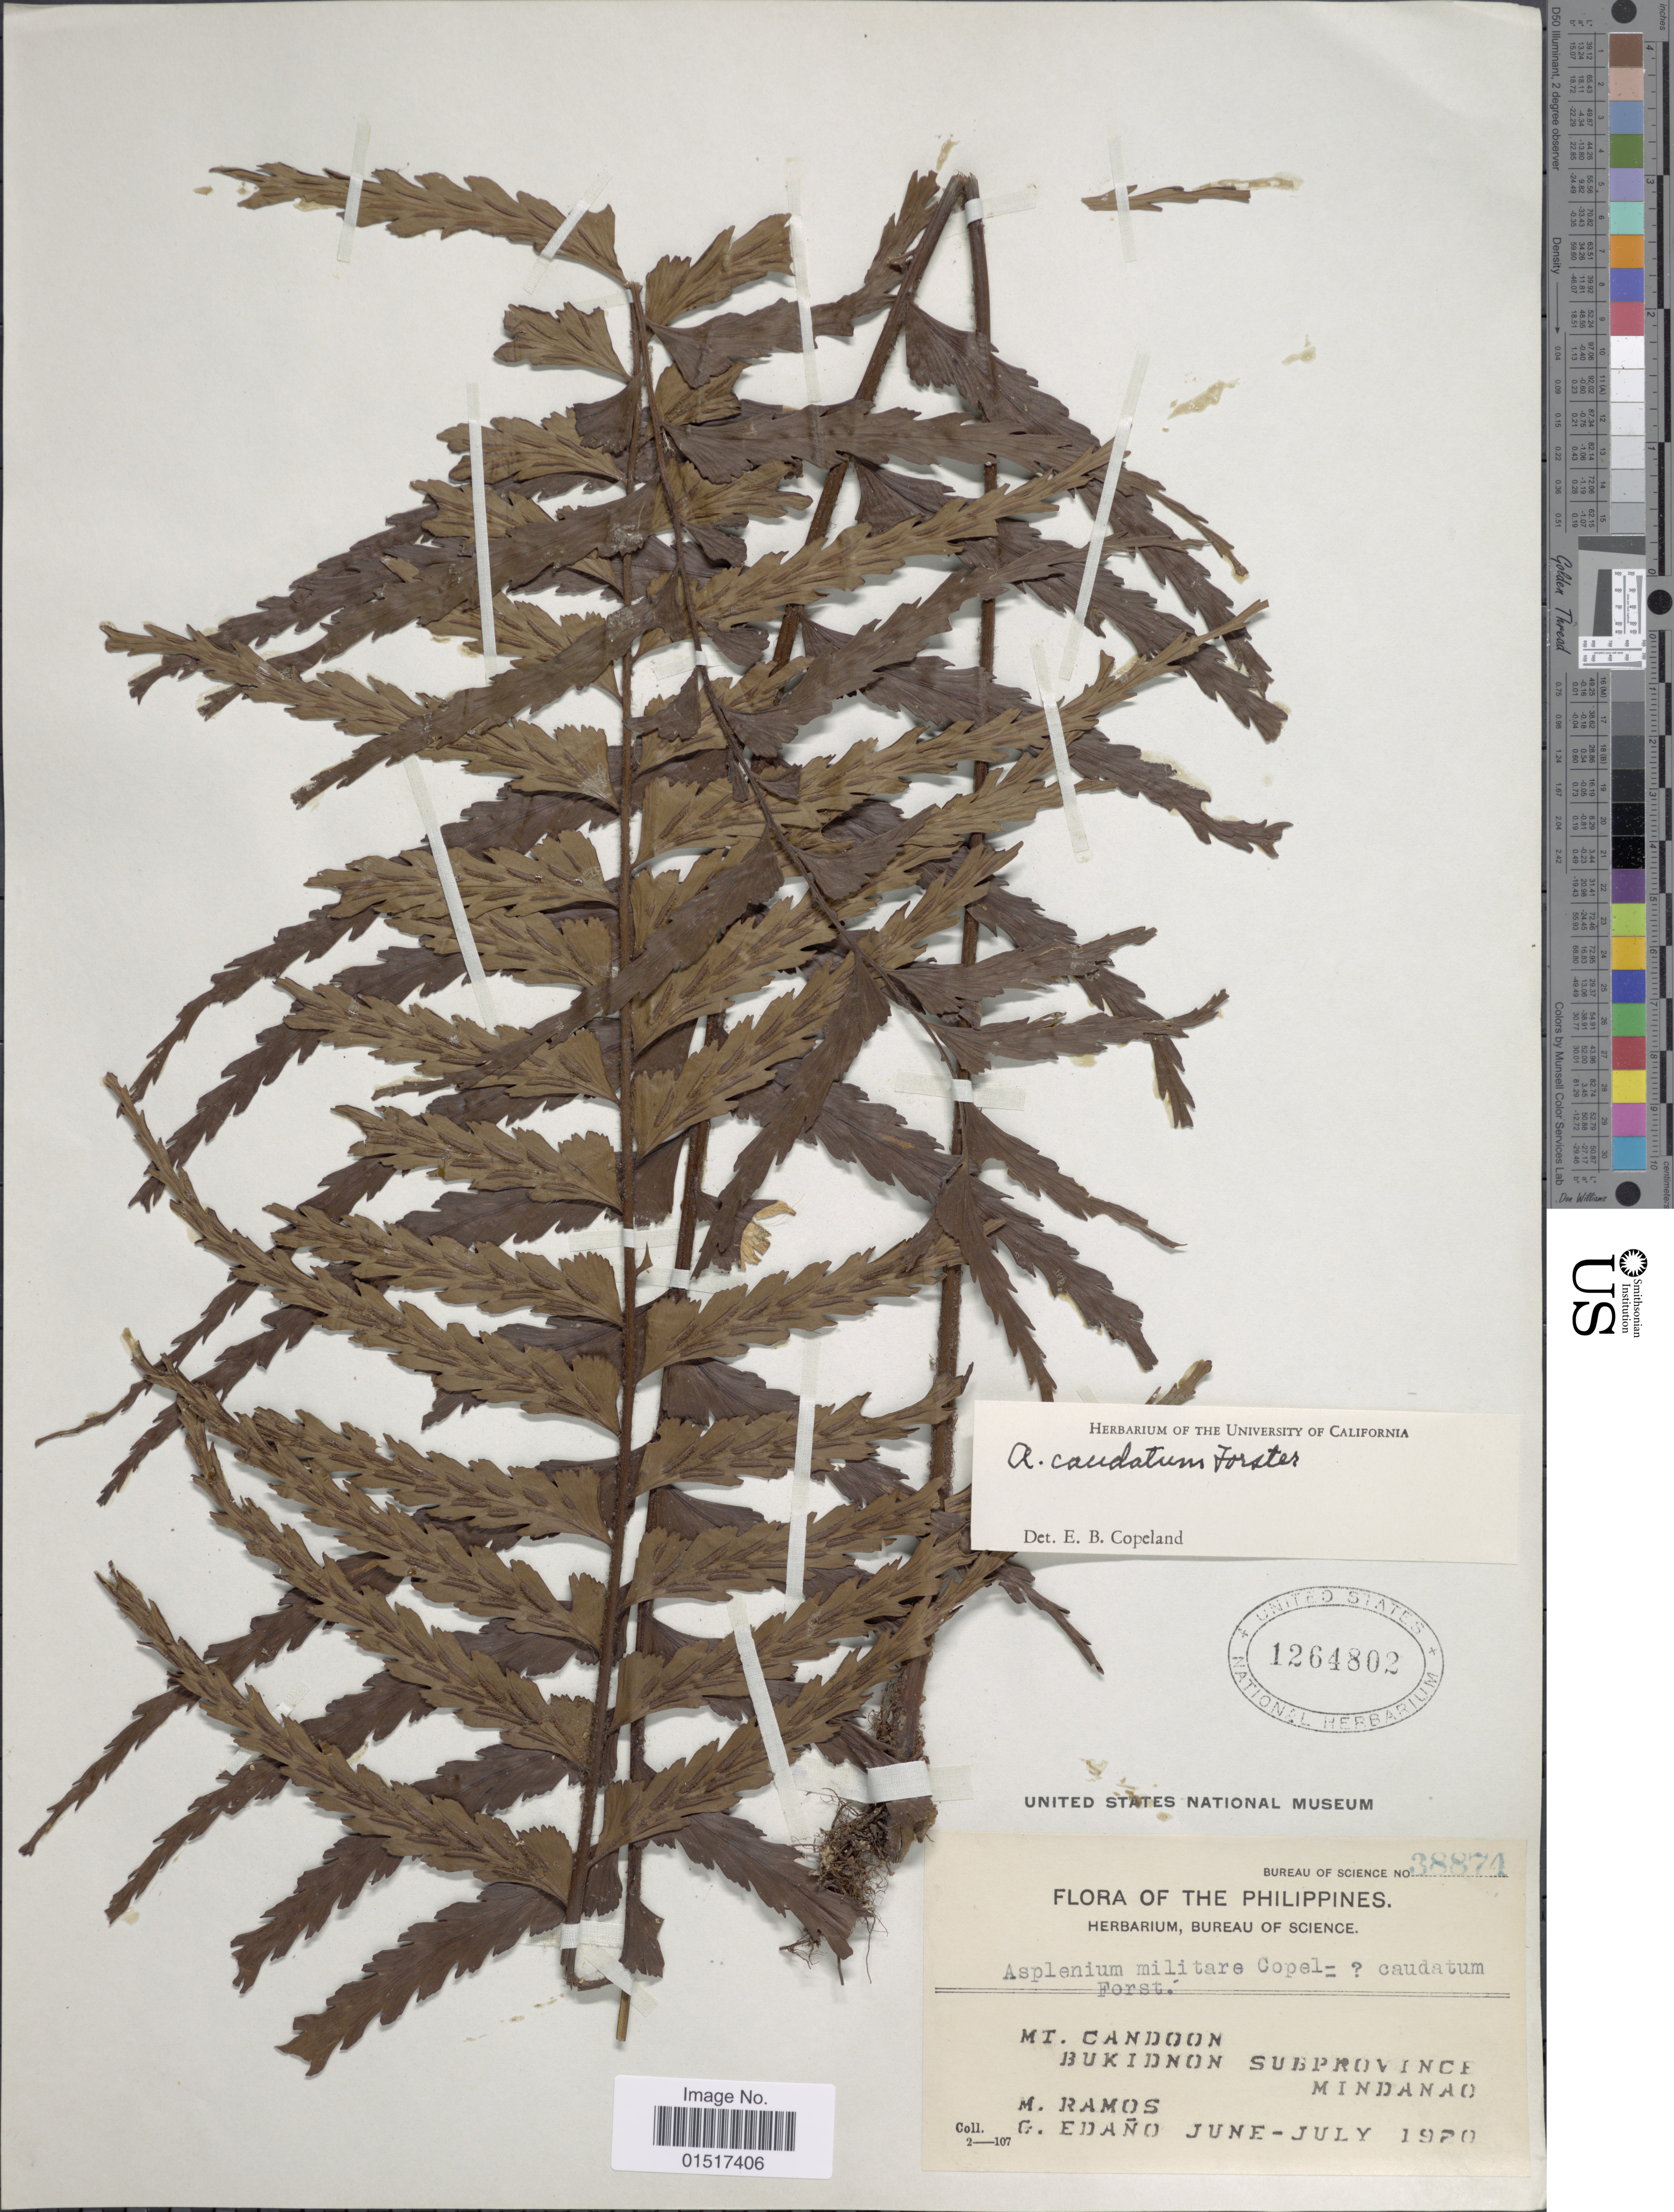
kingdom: Plantae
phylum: Tracheophyta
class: Polypodiopsida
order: Polypodiales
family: Aspleniaceae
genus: Asplenium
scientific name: Asplenium sp.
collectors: M. Ramos & G. Edaño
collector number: Bureau of Science 38874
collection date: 1920-06/1920-07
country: Philippines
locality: Mt. Candoon. Bukidnon Subprovince. Mindanao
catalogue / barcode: US 1264802